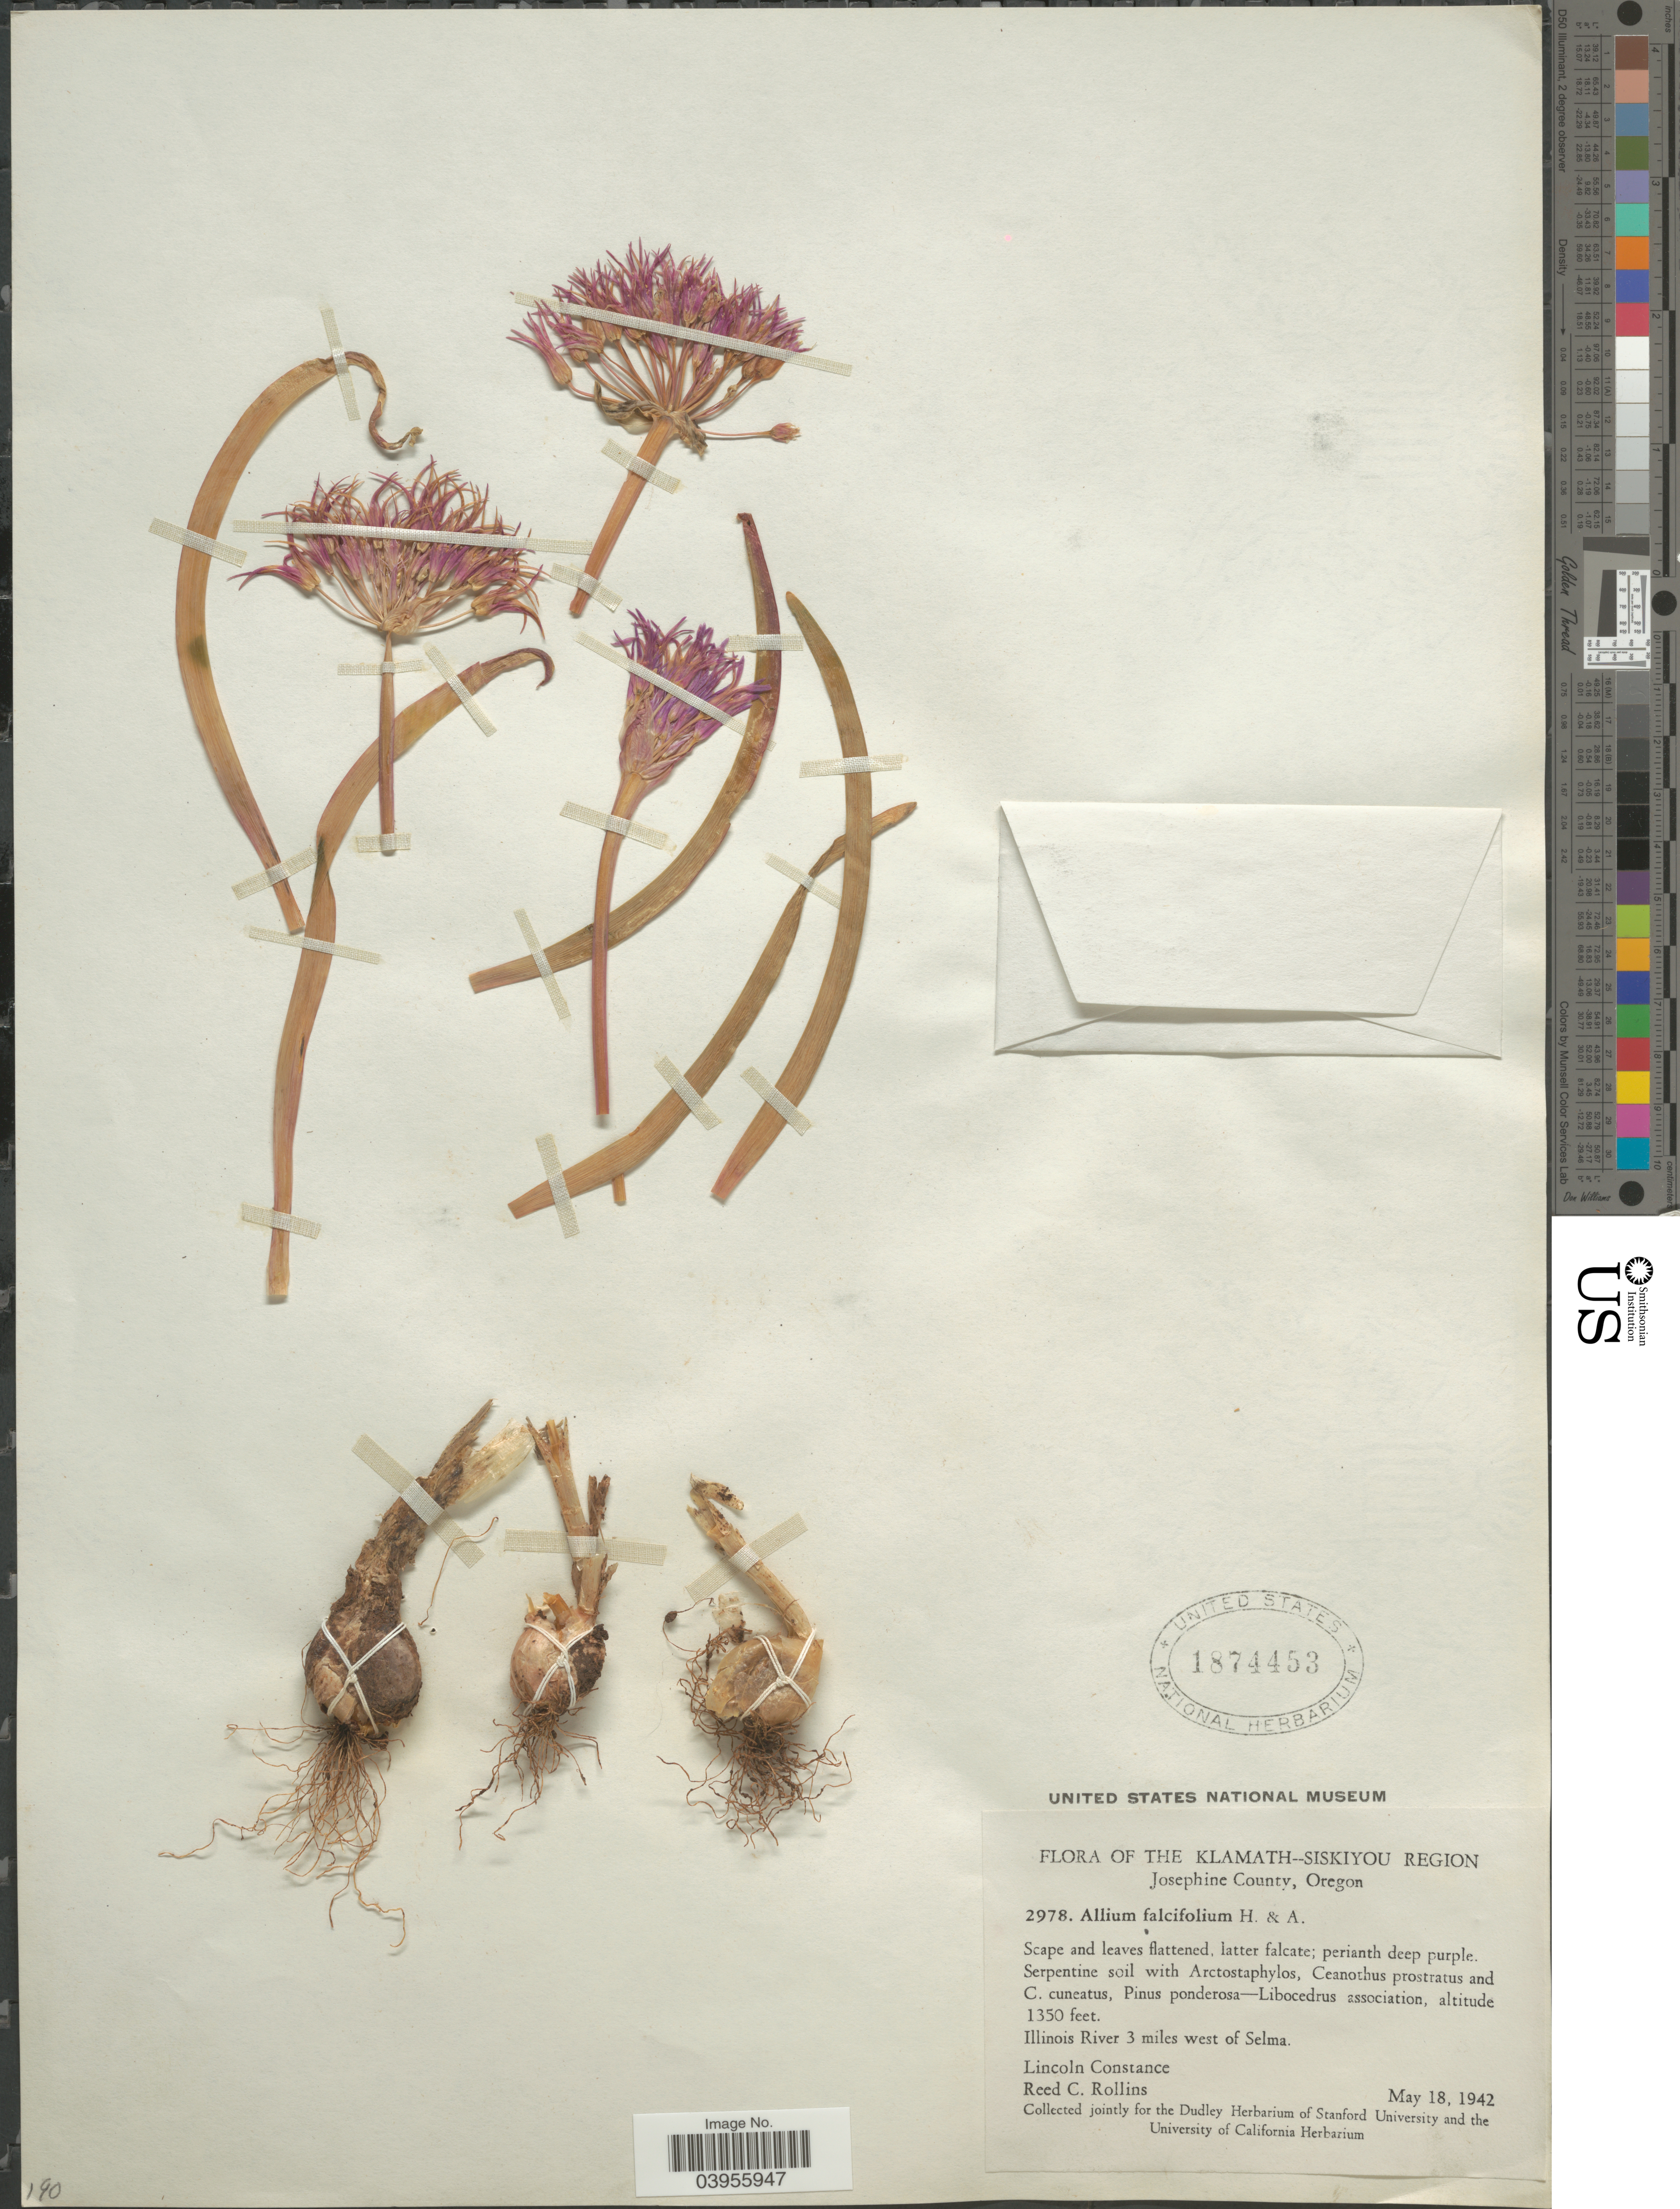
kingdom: Plantae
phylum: Tracheophyta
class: Liliopsida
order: Asparagales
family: Amaryllidaceae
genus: Allium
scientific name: Allium falcifolium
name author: Hook. & Arn.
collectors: L. Constance & R. C. Rollins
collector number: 2978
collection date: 1942-05-18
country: United States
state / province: Oregon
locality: The Klamath--Siskiyou Region. Josephine County. Illinois River 3 miles west of Selma.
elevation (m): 411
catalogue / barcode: US 1874453